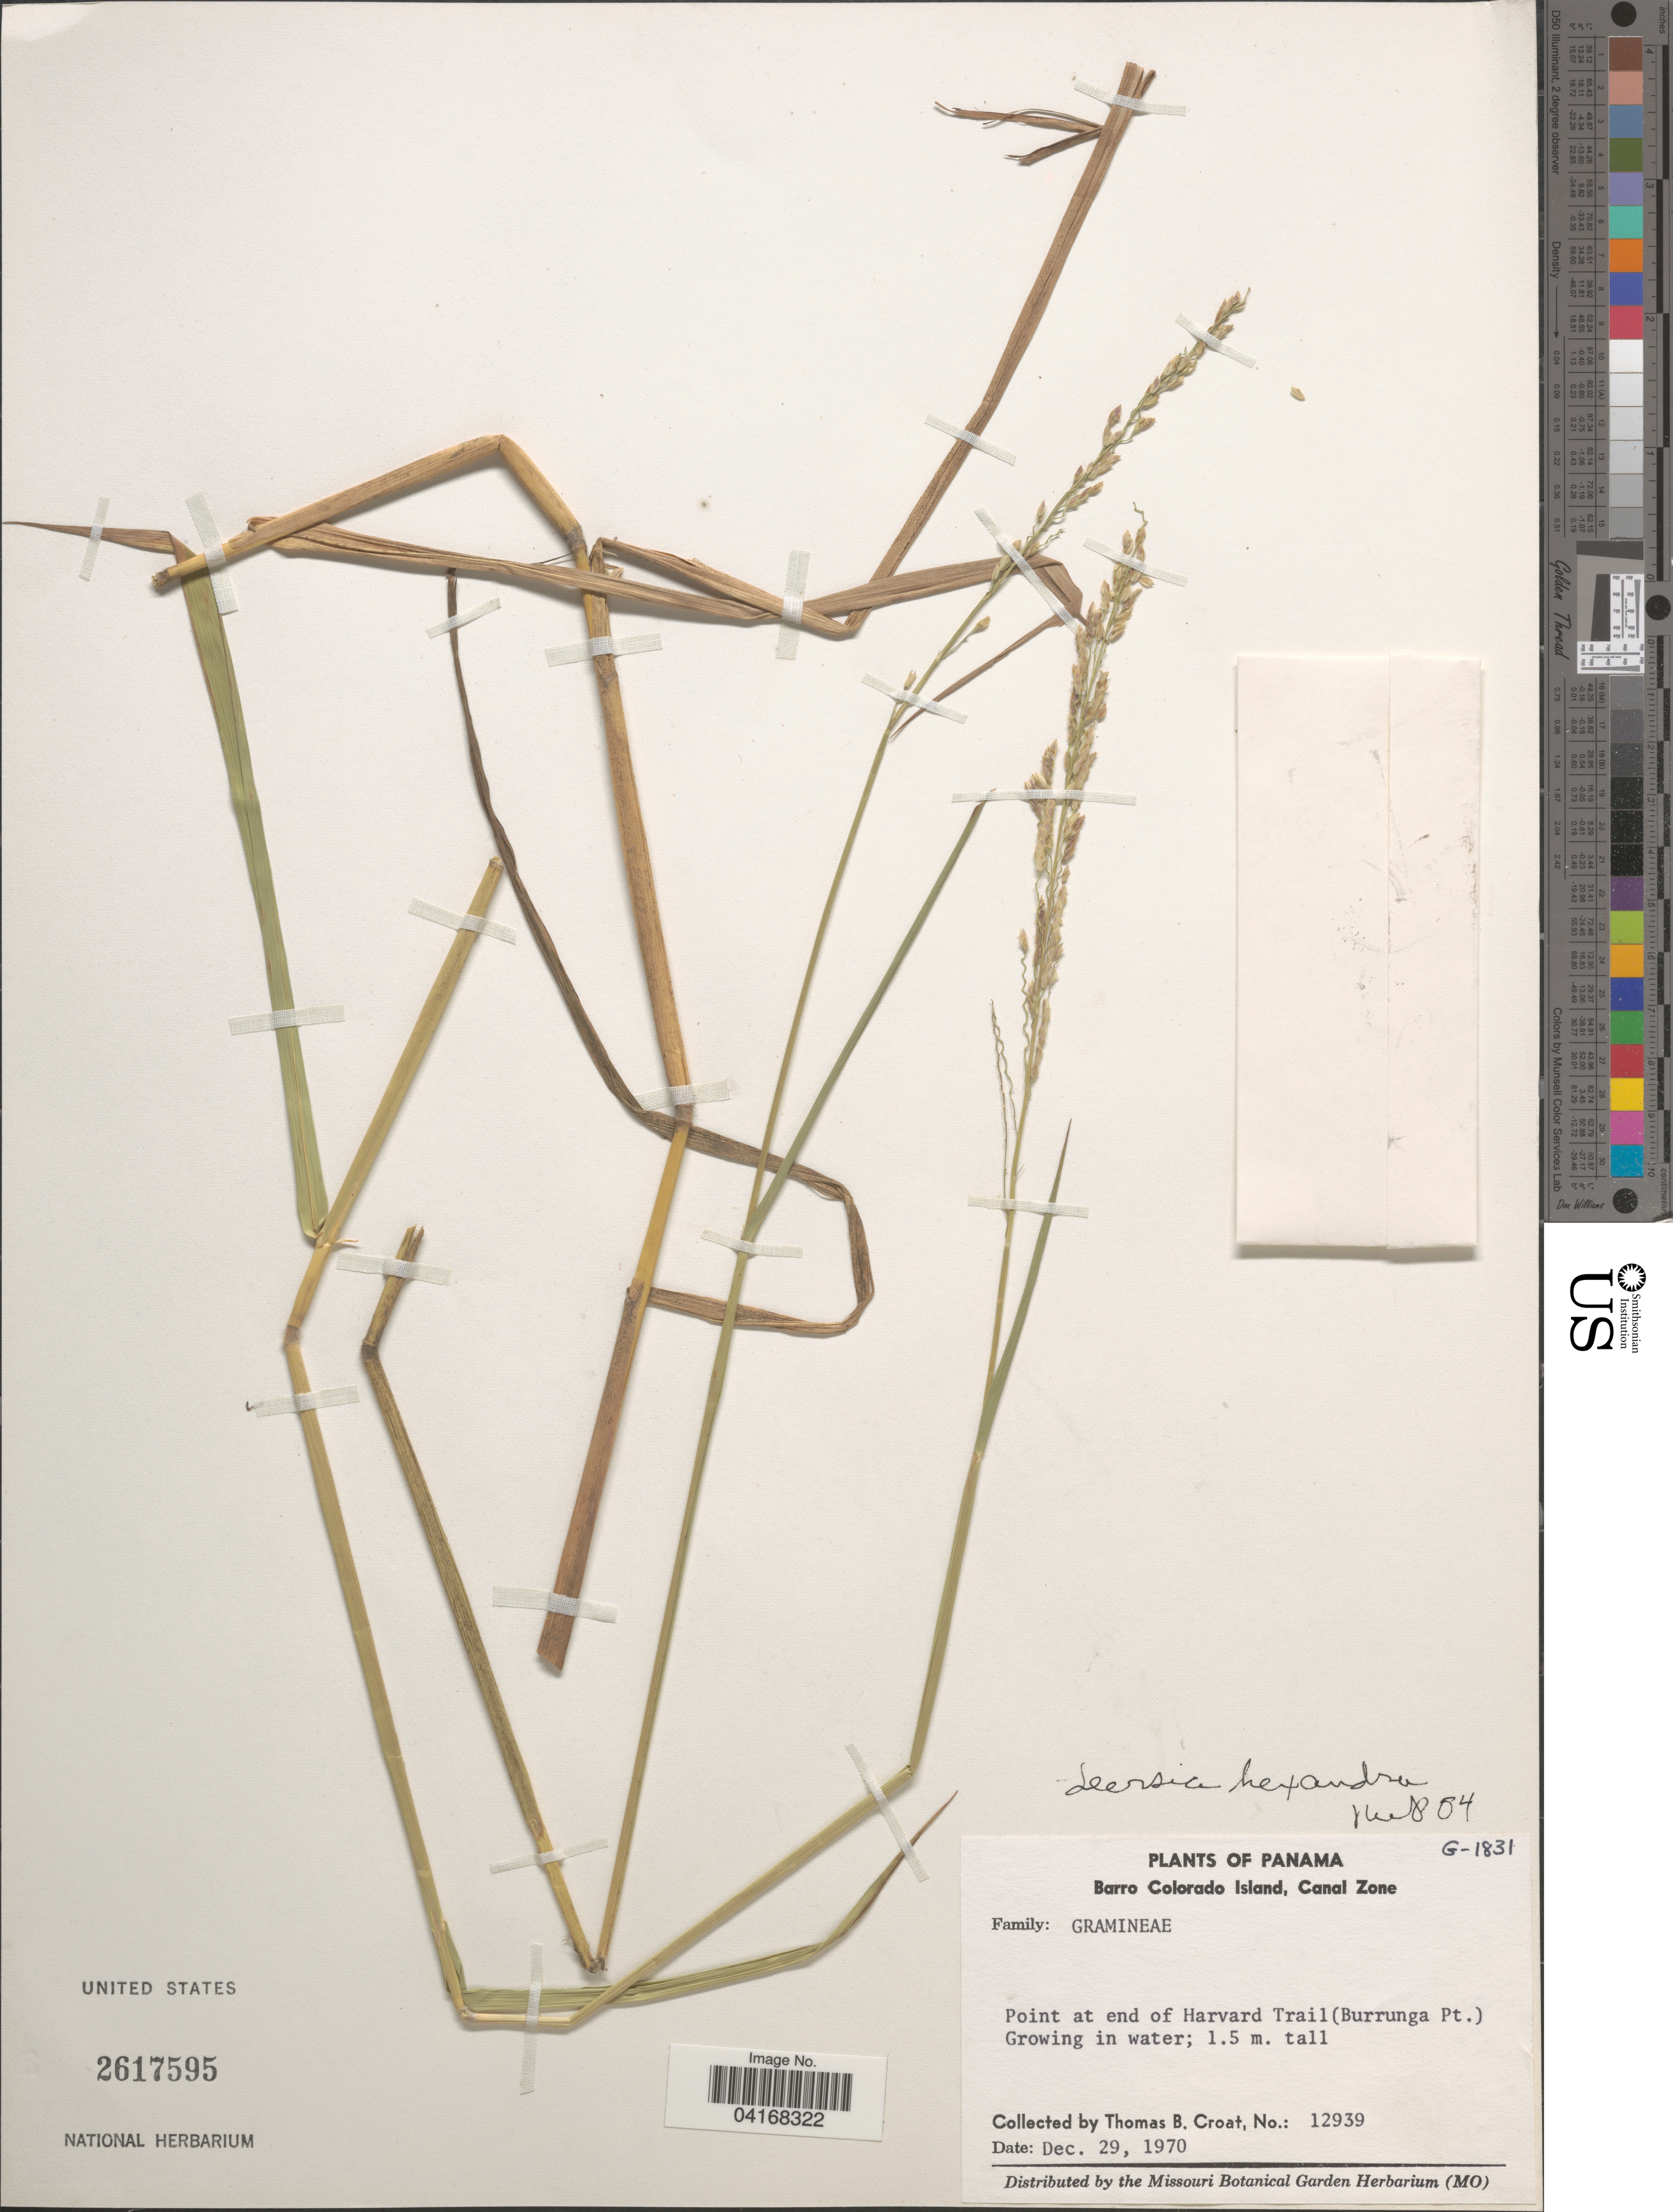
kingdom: Plantae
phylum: Tracheophyta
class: Liliopsida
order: Poales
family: Poaceae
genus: Leersia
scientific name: Leersia hexandra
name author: Sw.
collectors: T. B. Croat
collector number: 12939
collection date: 1970-12-29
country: Panama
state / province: Colón / Panamá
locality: Barro Colorado Island, Canal Zone. Point at end of Harvard Trail (Burrunga Pt.).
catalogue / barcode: US 2617595